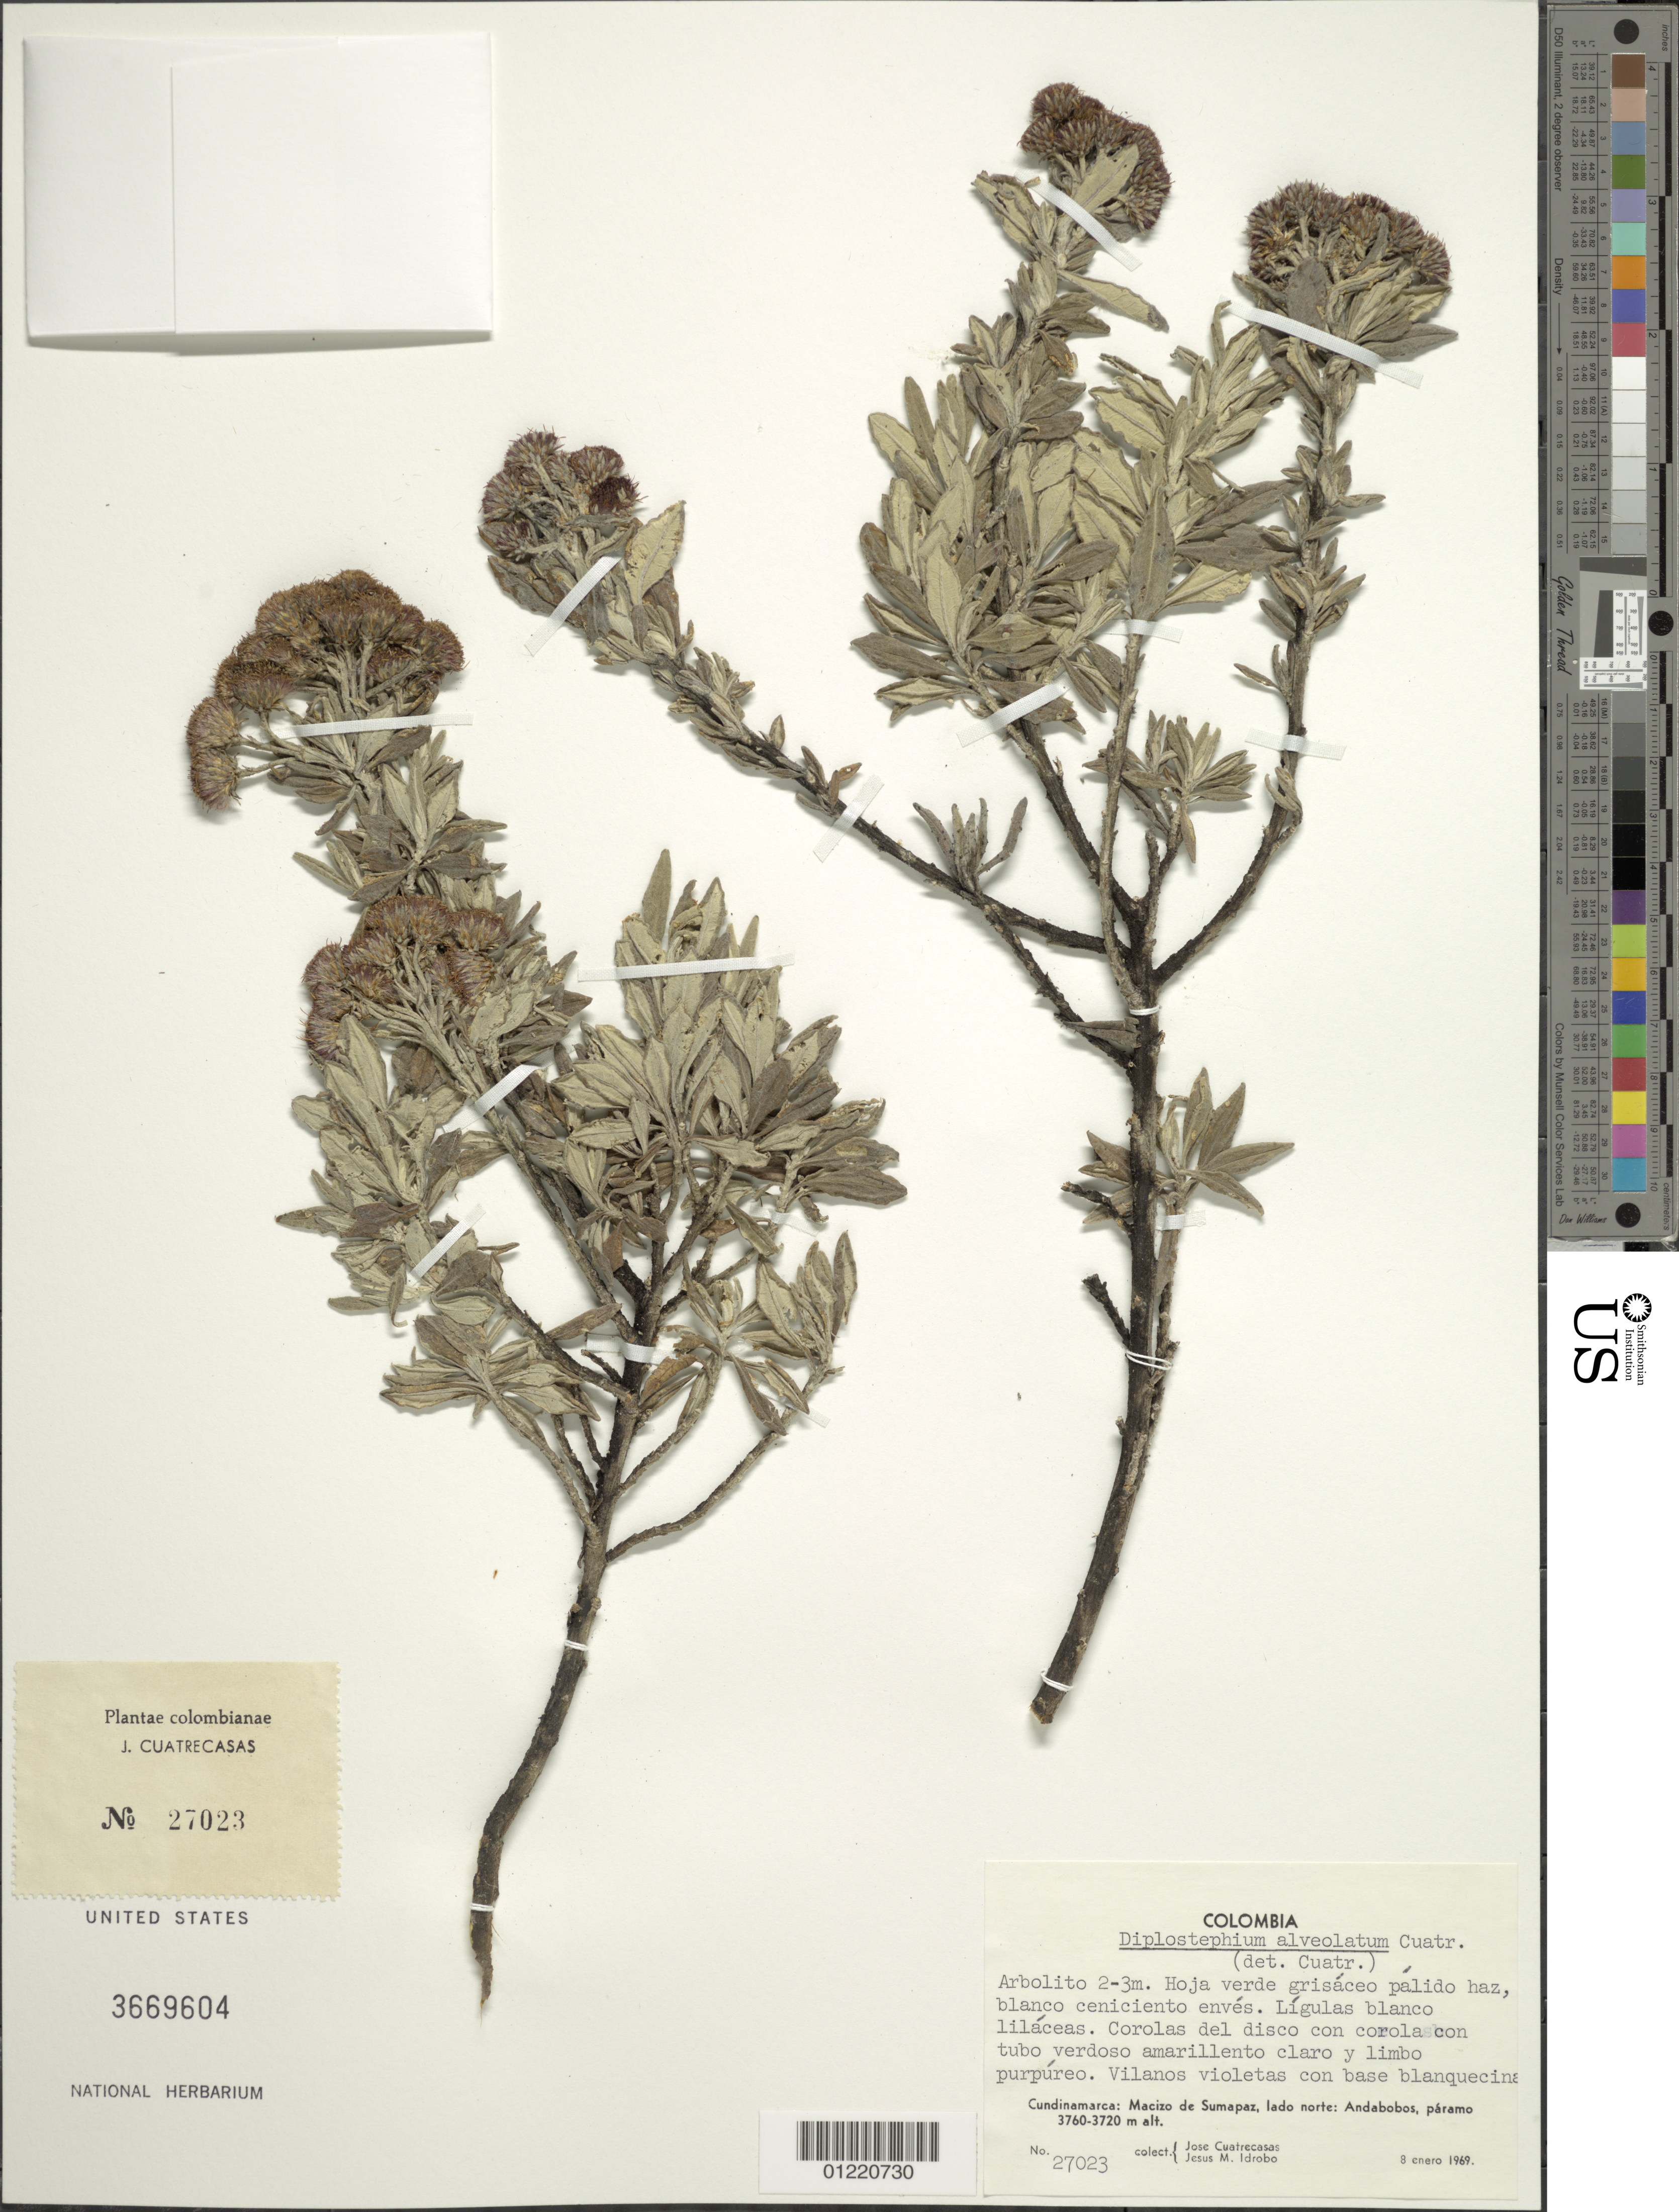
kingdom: Plantae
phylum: Tracheophyta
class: Magnoliopsida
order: Asterales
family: Asteraceae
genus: Diplostephium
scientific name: Diplostephium alveolatum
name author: Cuatrec.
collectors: J. Cuatrecasas & J. M. Idrobo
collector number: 27023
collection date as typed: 8-Jan-69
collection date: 1969-01-08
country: Colombia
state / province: Cundinamarca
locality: Macizo de Sumapaz, lado norte. Andabobos.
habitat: Paramo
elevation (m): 3720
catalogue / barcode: US 3669604